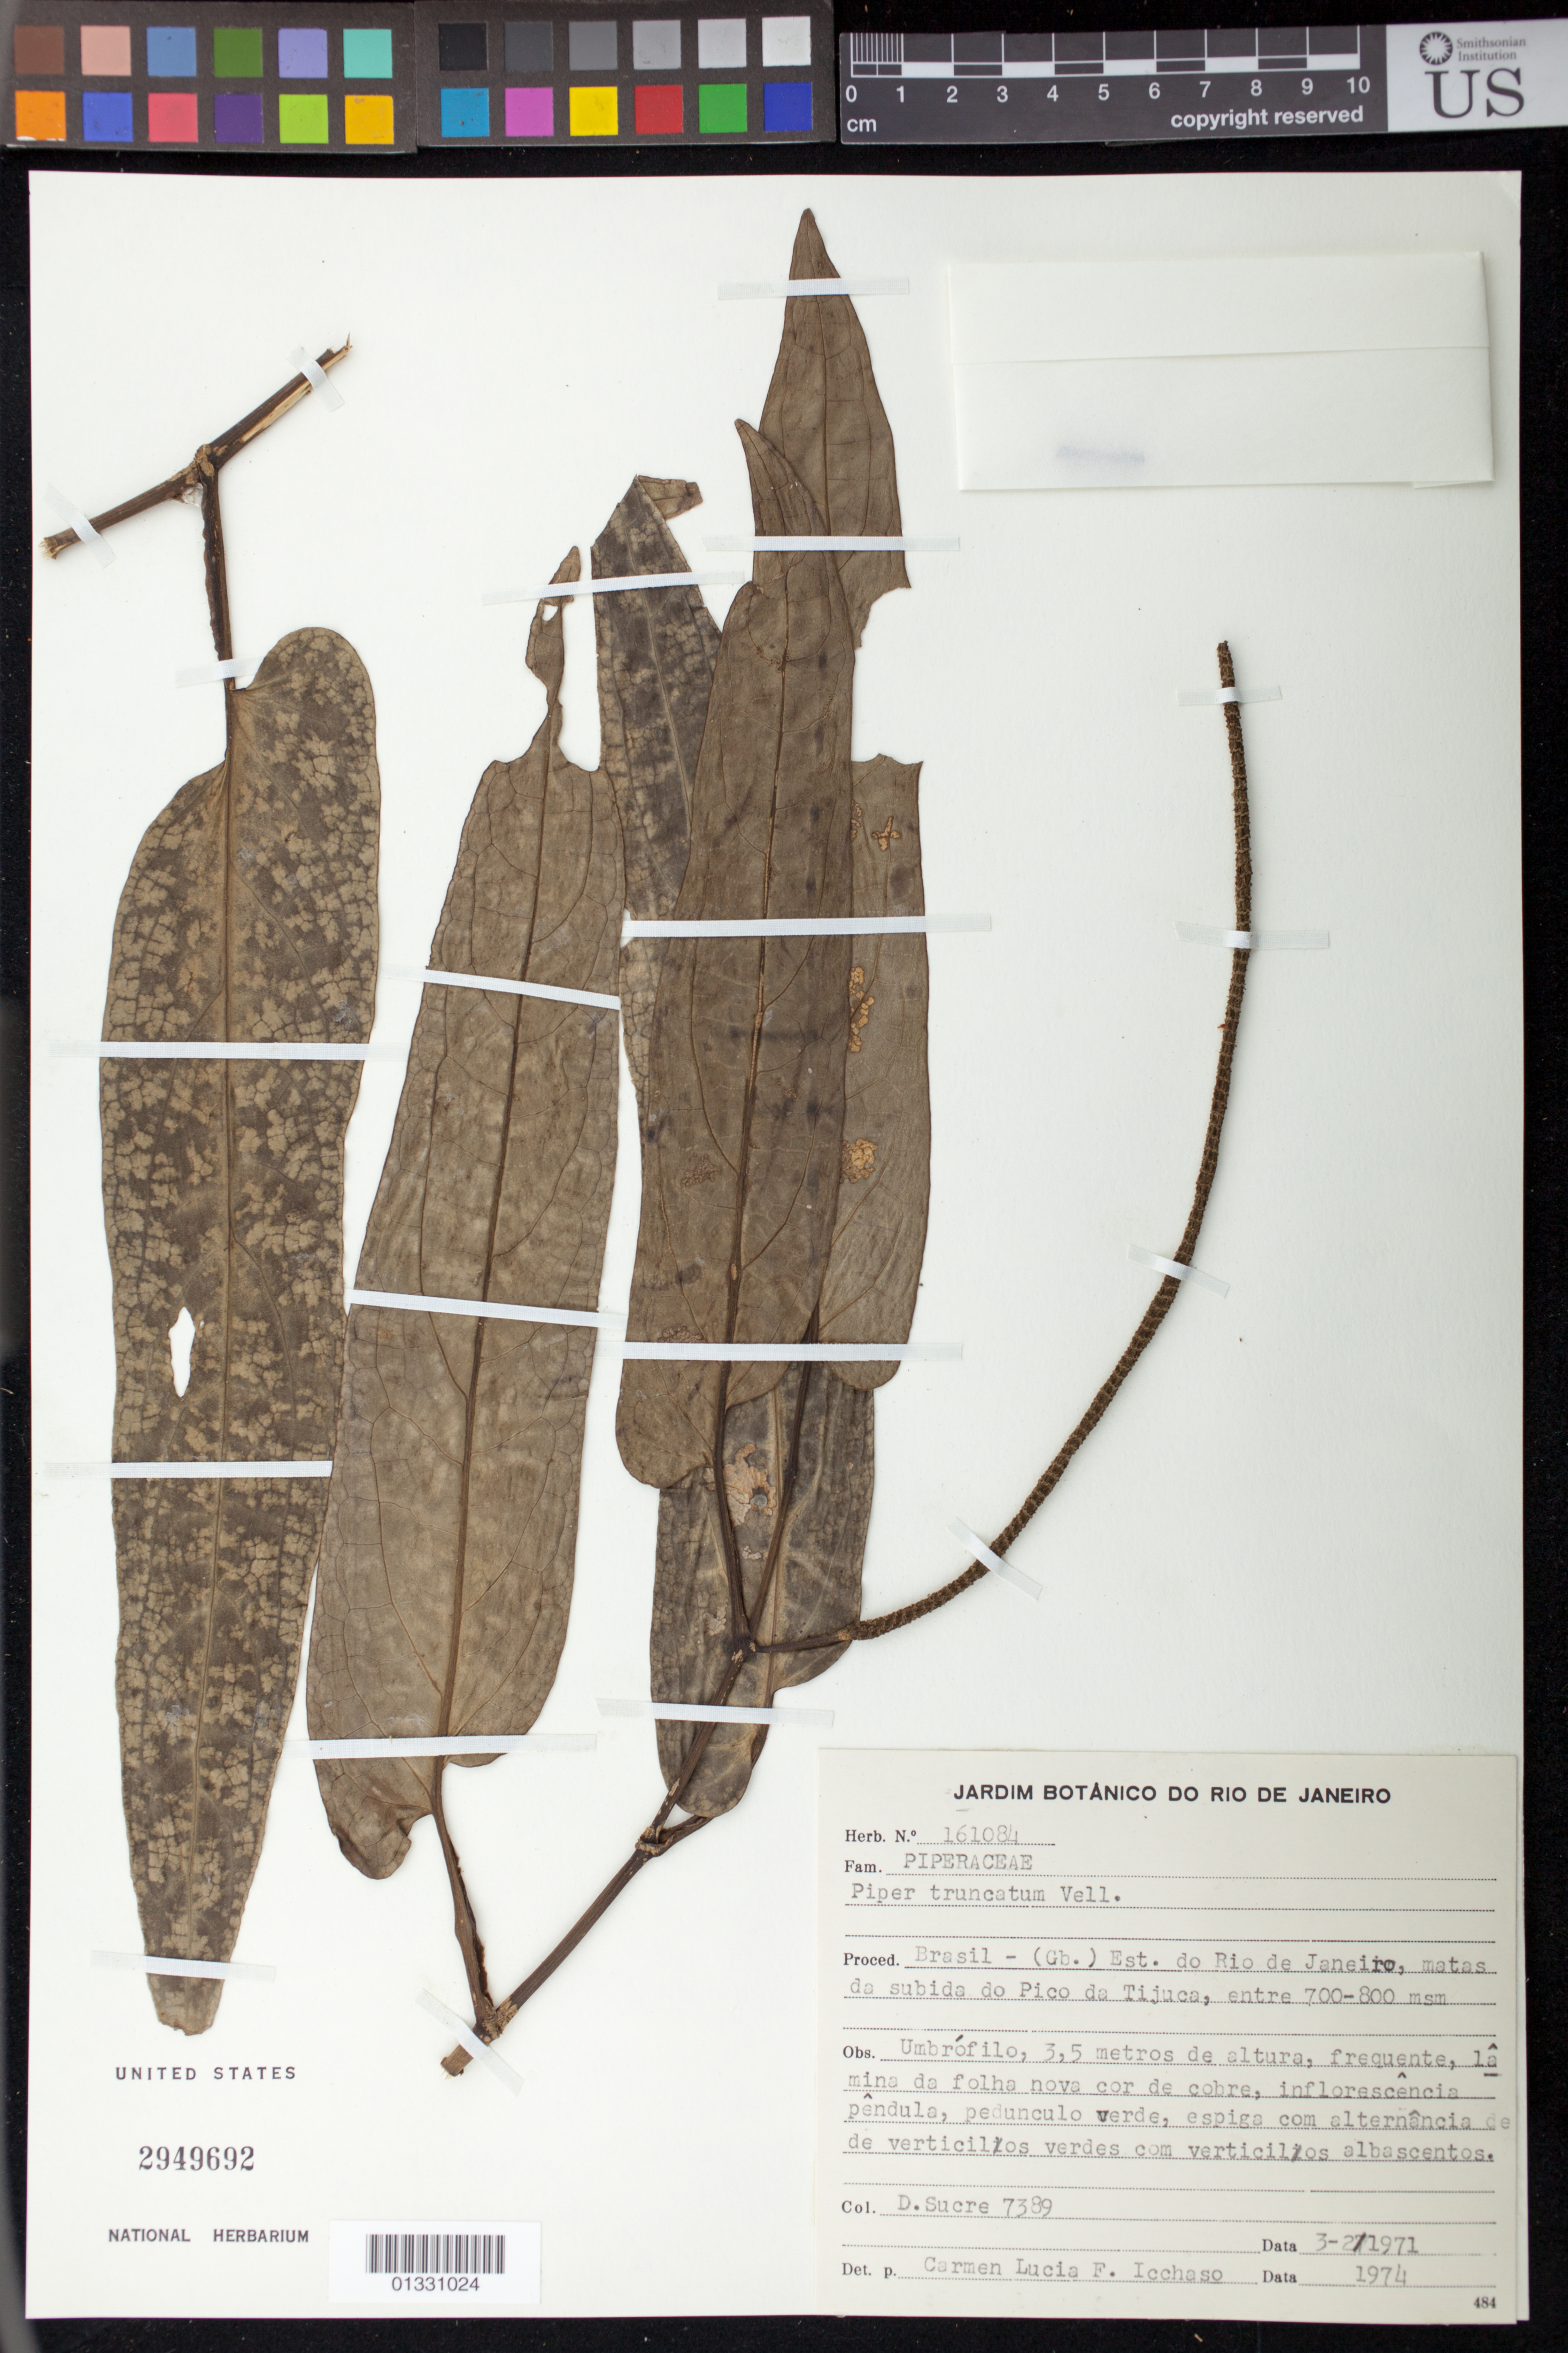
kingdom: Plantae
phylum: Tracheophyta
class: Magnoliopsida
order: Piperales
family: Piperaceae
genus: Piper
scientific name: Piper truncatum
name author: Vell.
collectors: D. Sucre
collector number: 7389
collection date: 1971-02-03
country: Brazil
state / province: Rio de Janeiro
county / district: Rio de Janeiro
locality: Matas da subida do Pico da Tijuca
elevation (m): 700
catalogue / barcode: US 2949692